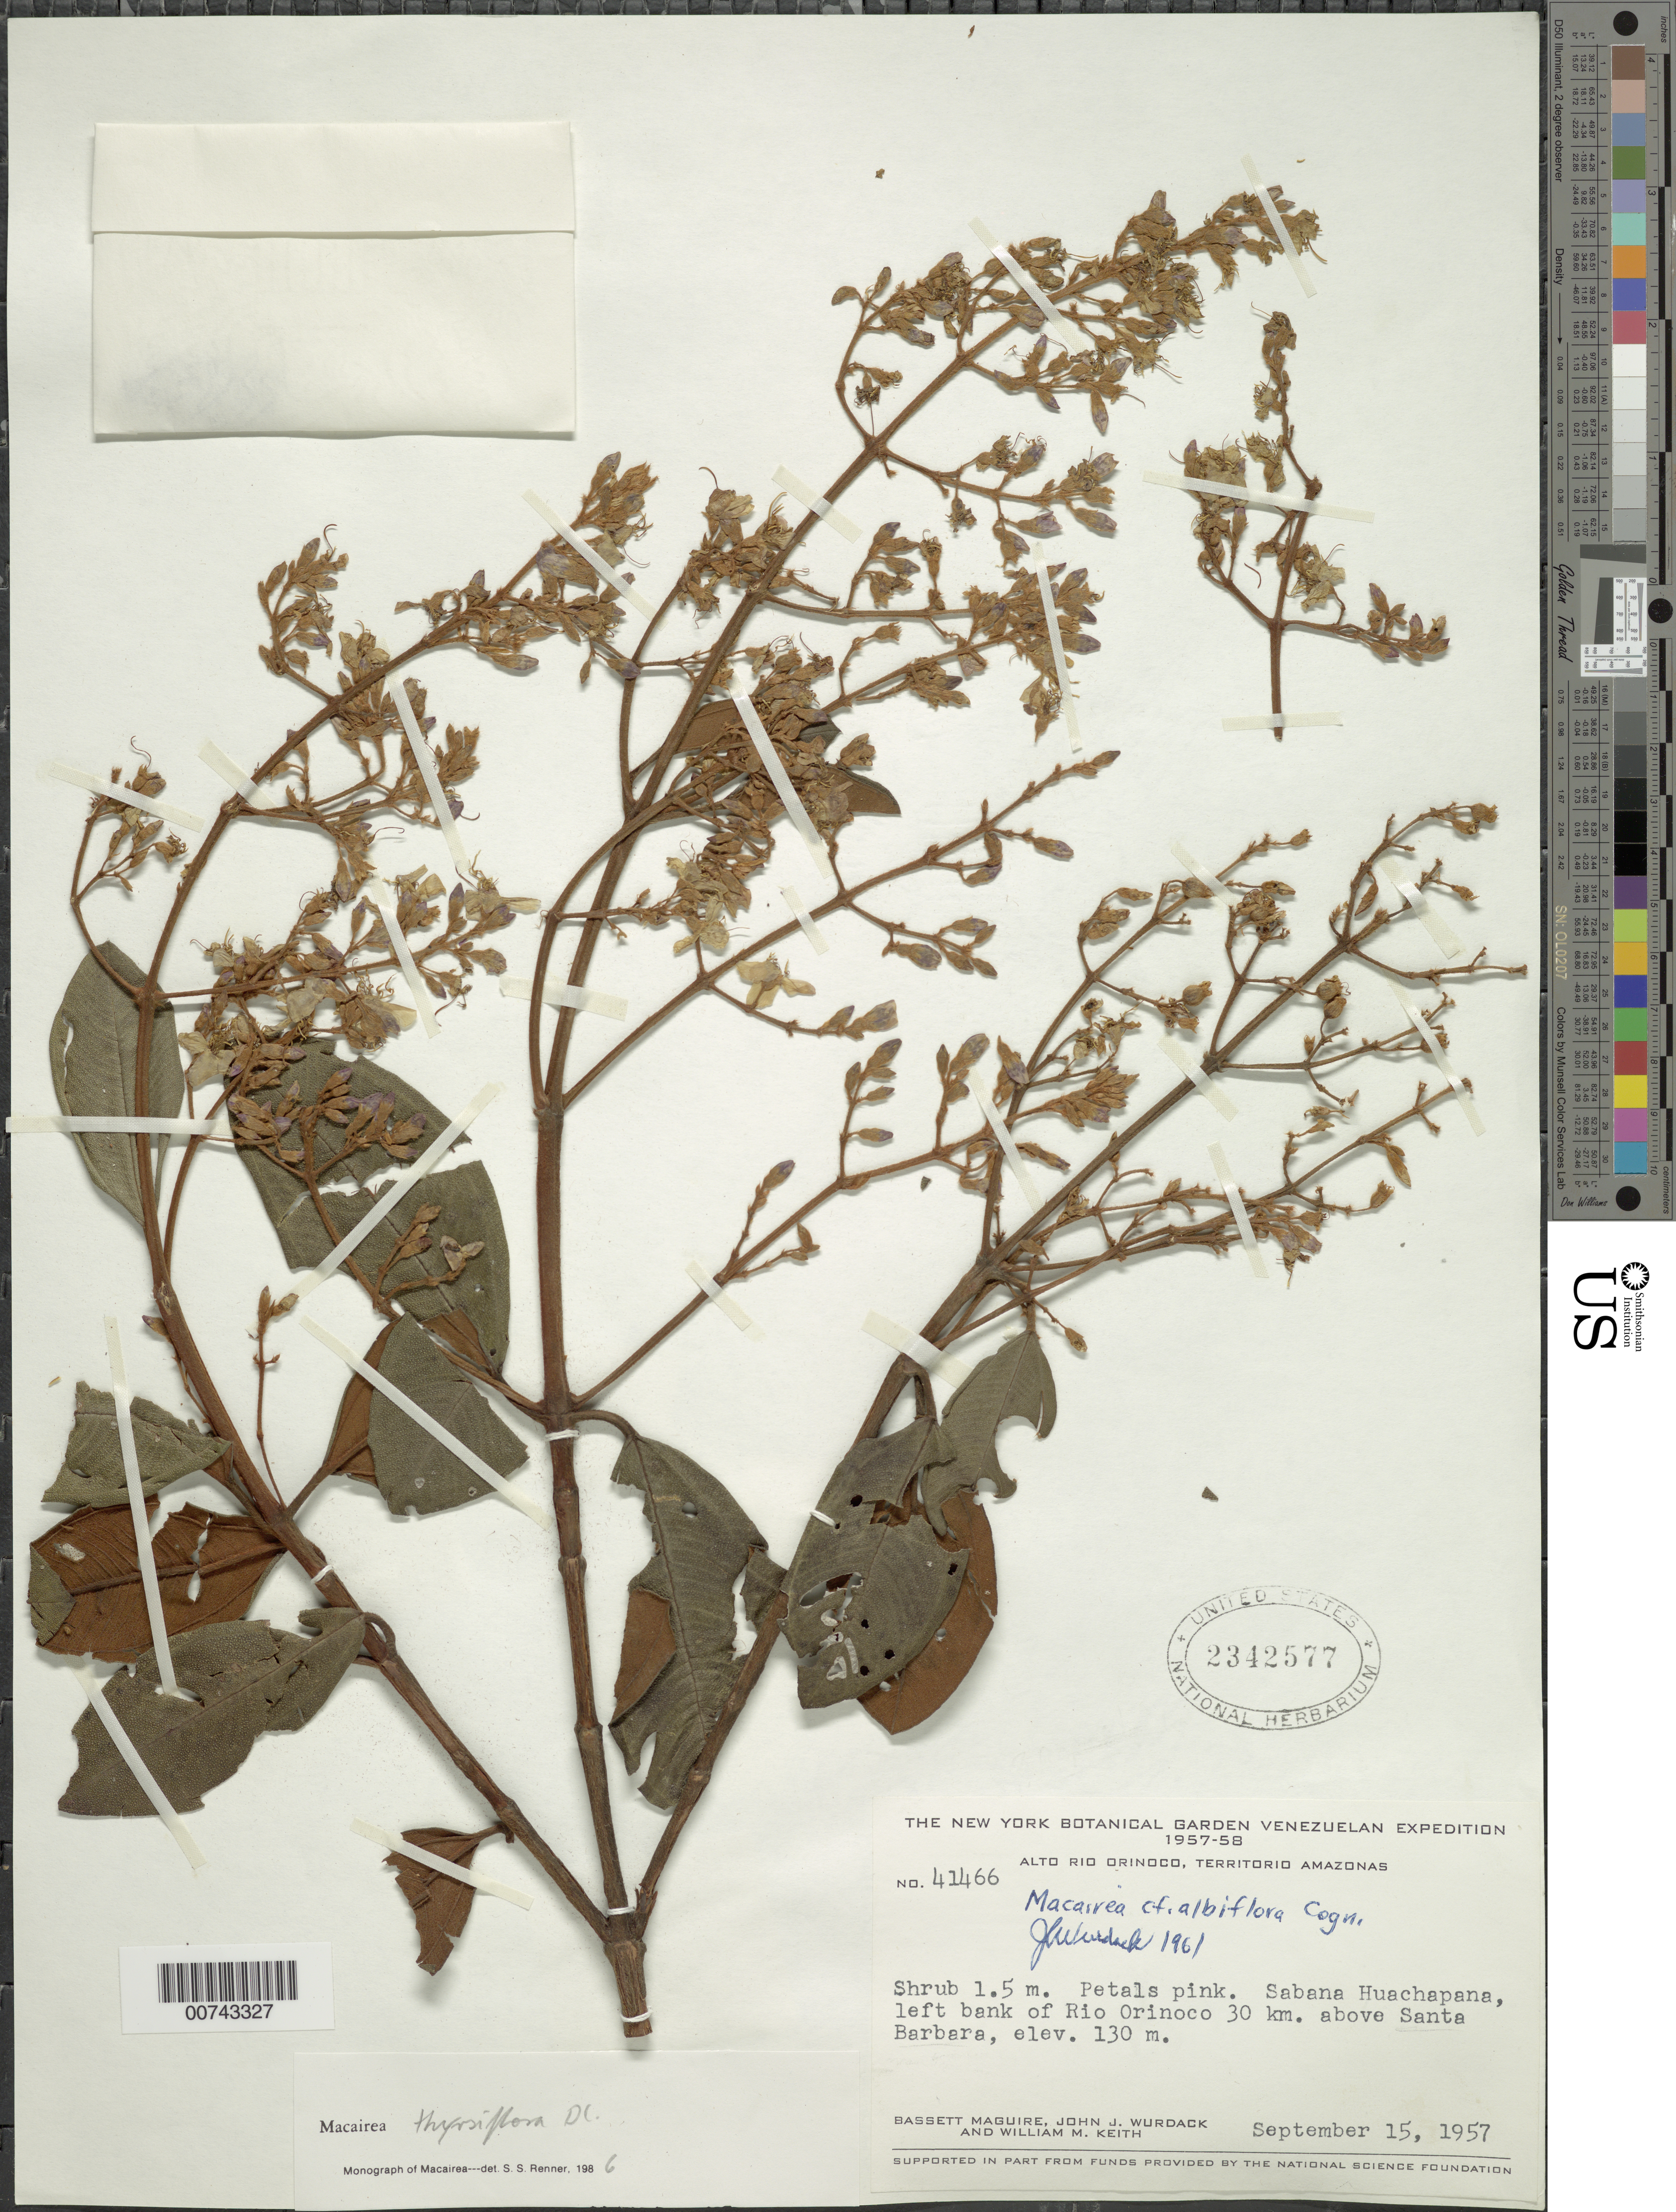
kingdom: Plantae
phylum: Tracheophyta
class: Magnoliopsida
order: Myrtales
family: Melastomataceae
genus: Macairea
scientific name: Macairea thyrsiflora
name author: DC.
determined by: Nunes da Silva, Diego, (RB), Jardim Botanico do Rio de Janeiro - Herbario (BRAZIL)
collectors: B. Maguire, J. J. Wurdack & W. Keith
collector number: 41466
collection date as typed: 15-Sep-57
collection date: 1957-09-15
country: Venezuela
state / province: Amazonas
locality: Río Orinoco, 30 km above Santa Barbara, Sabana Huachapana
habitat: Savanna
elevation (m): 130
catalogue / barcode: US 2342577